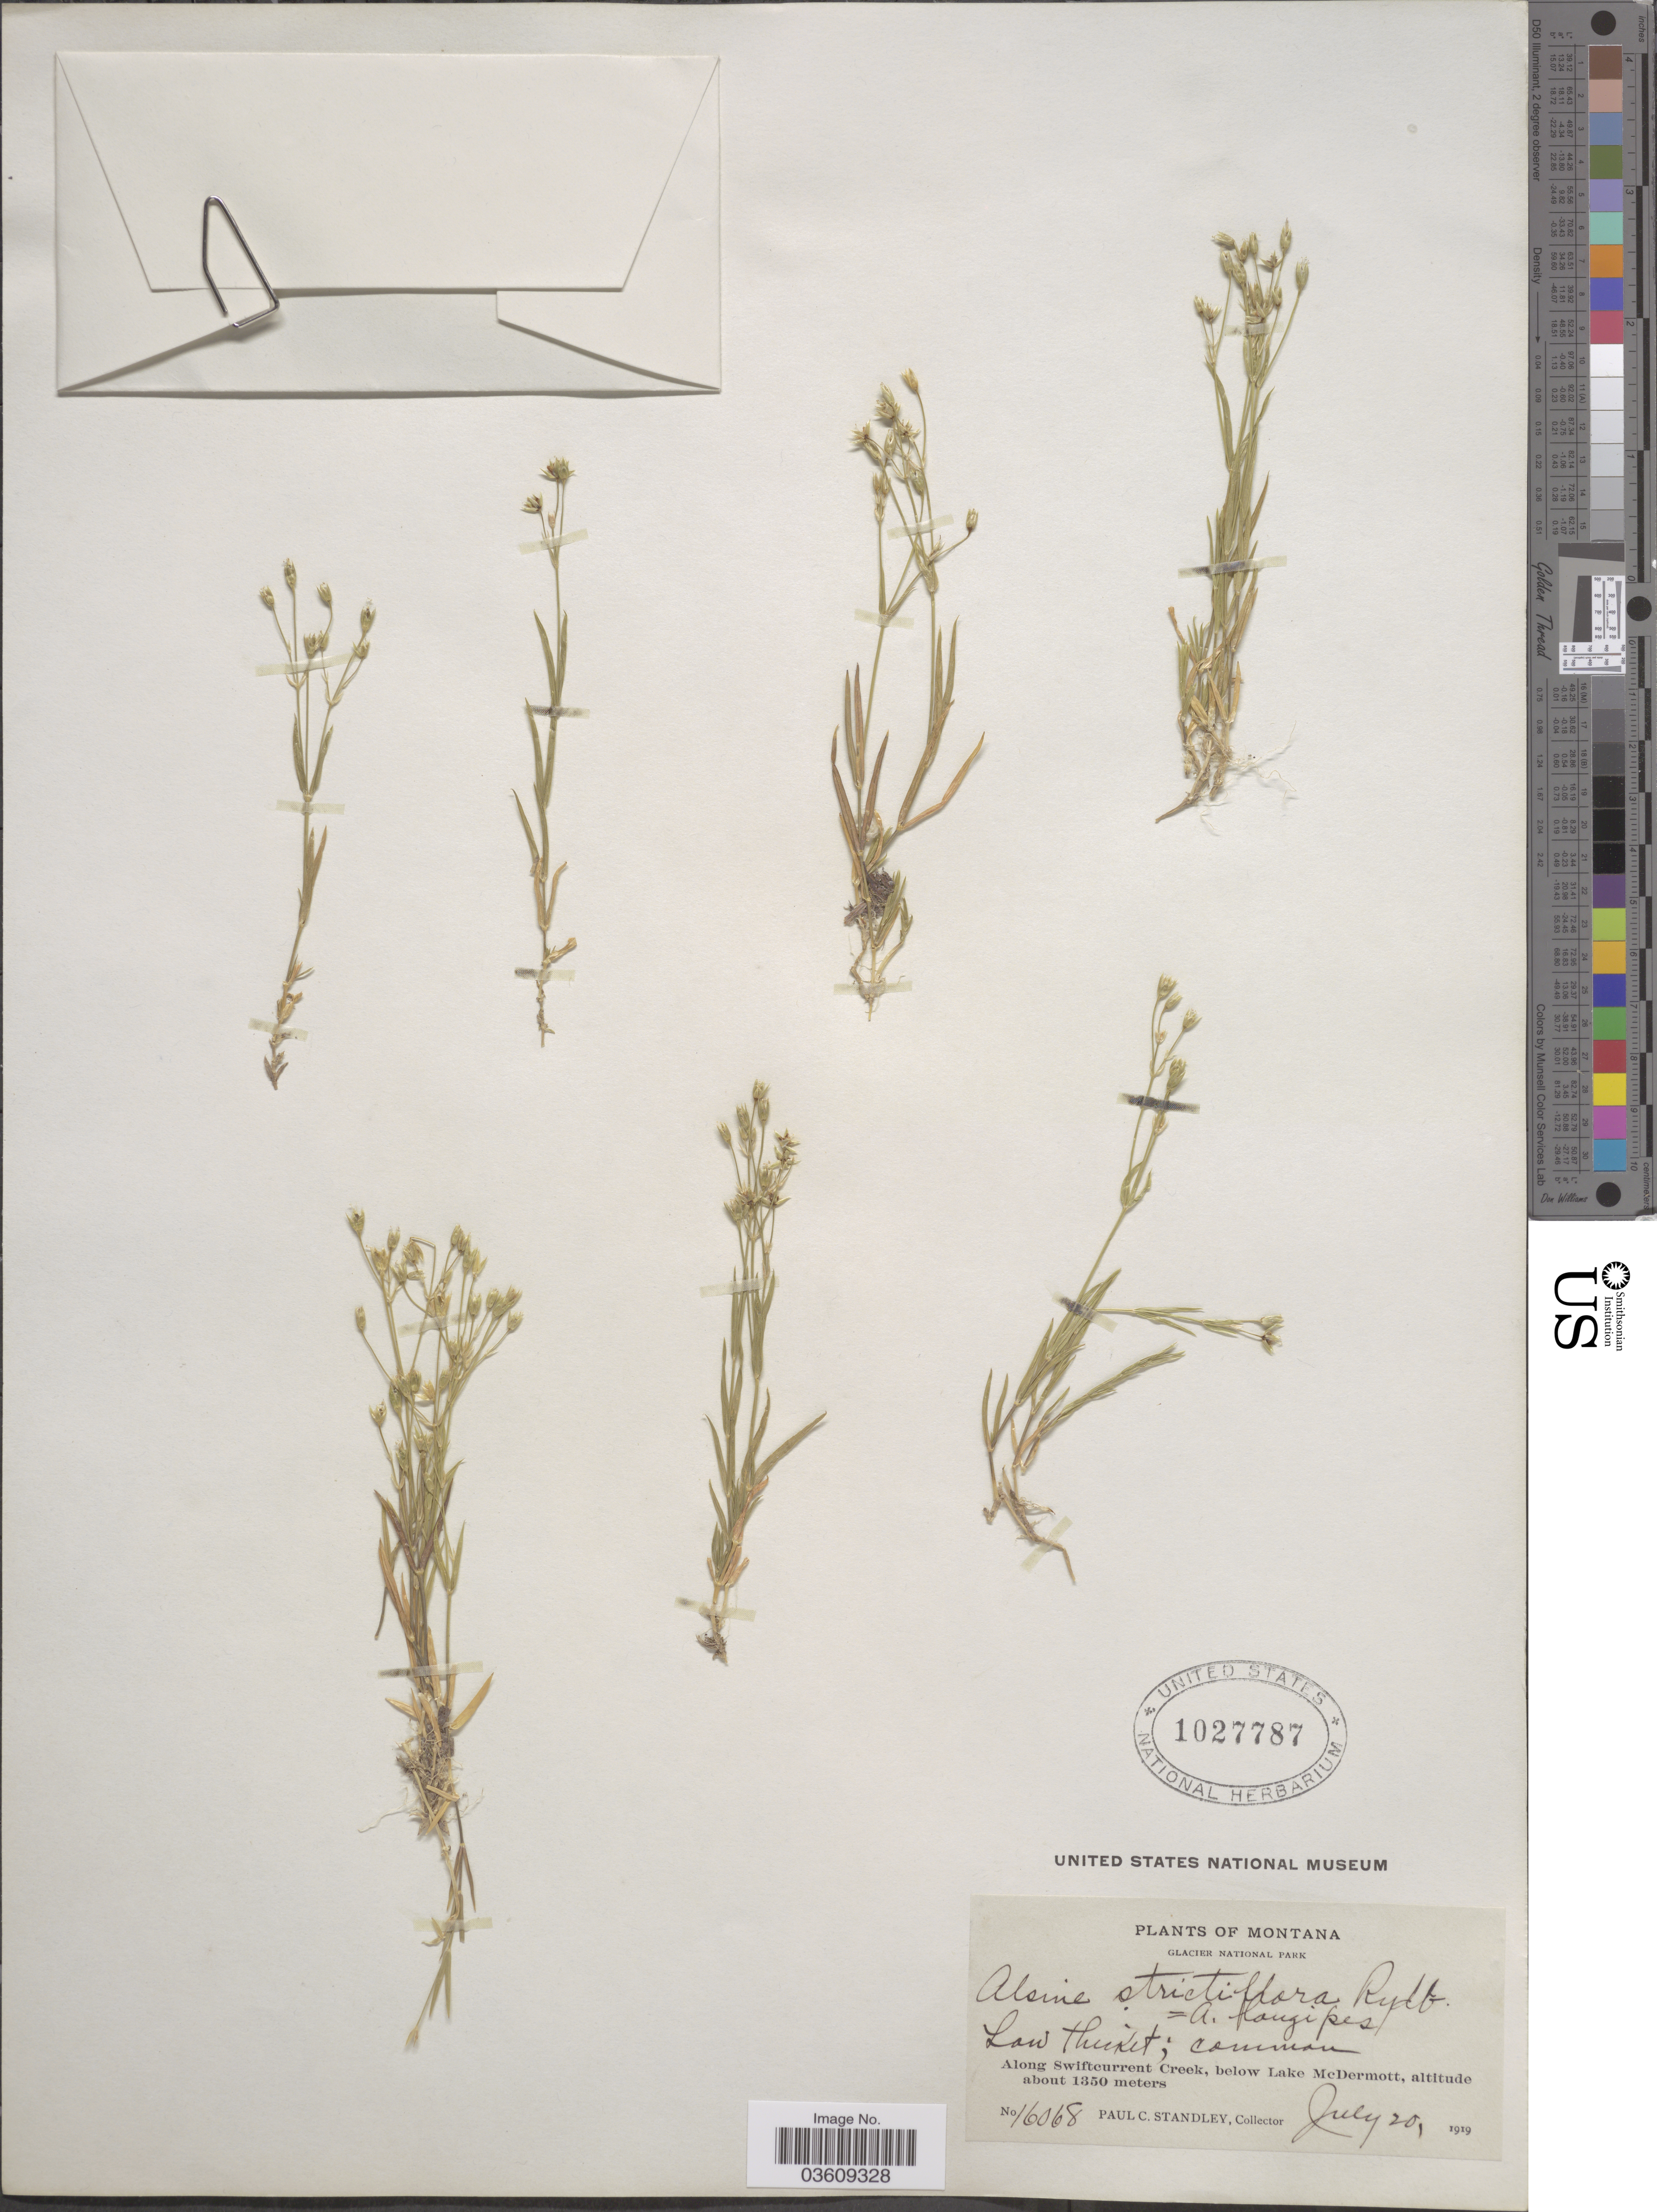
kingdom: Plantae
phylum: Tracheophyta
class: Magnoliopsida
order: Caryophyllales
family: Caryophyllaceae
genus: Stellaria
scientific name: Stellaria strictiflora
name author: J.M. Macoun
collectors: P. C. Standley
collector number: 16068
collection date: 1919-07-20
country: United States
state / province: Montana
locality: Glacier National Park. Along Swiftcurrent Creek, below Lake McDermott.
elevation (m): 1350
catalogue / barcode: US 1027787